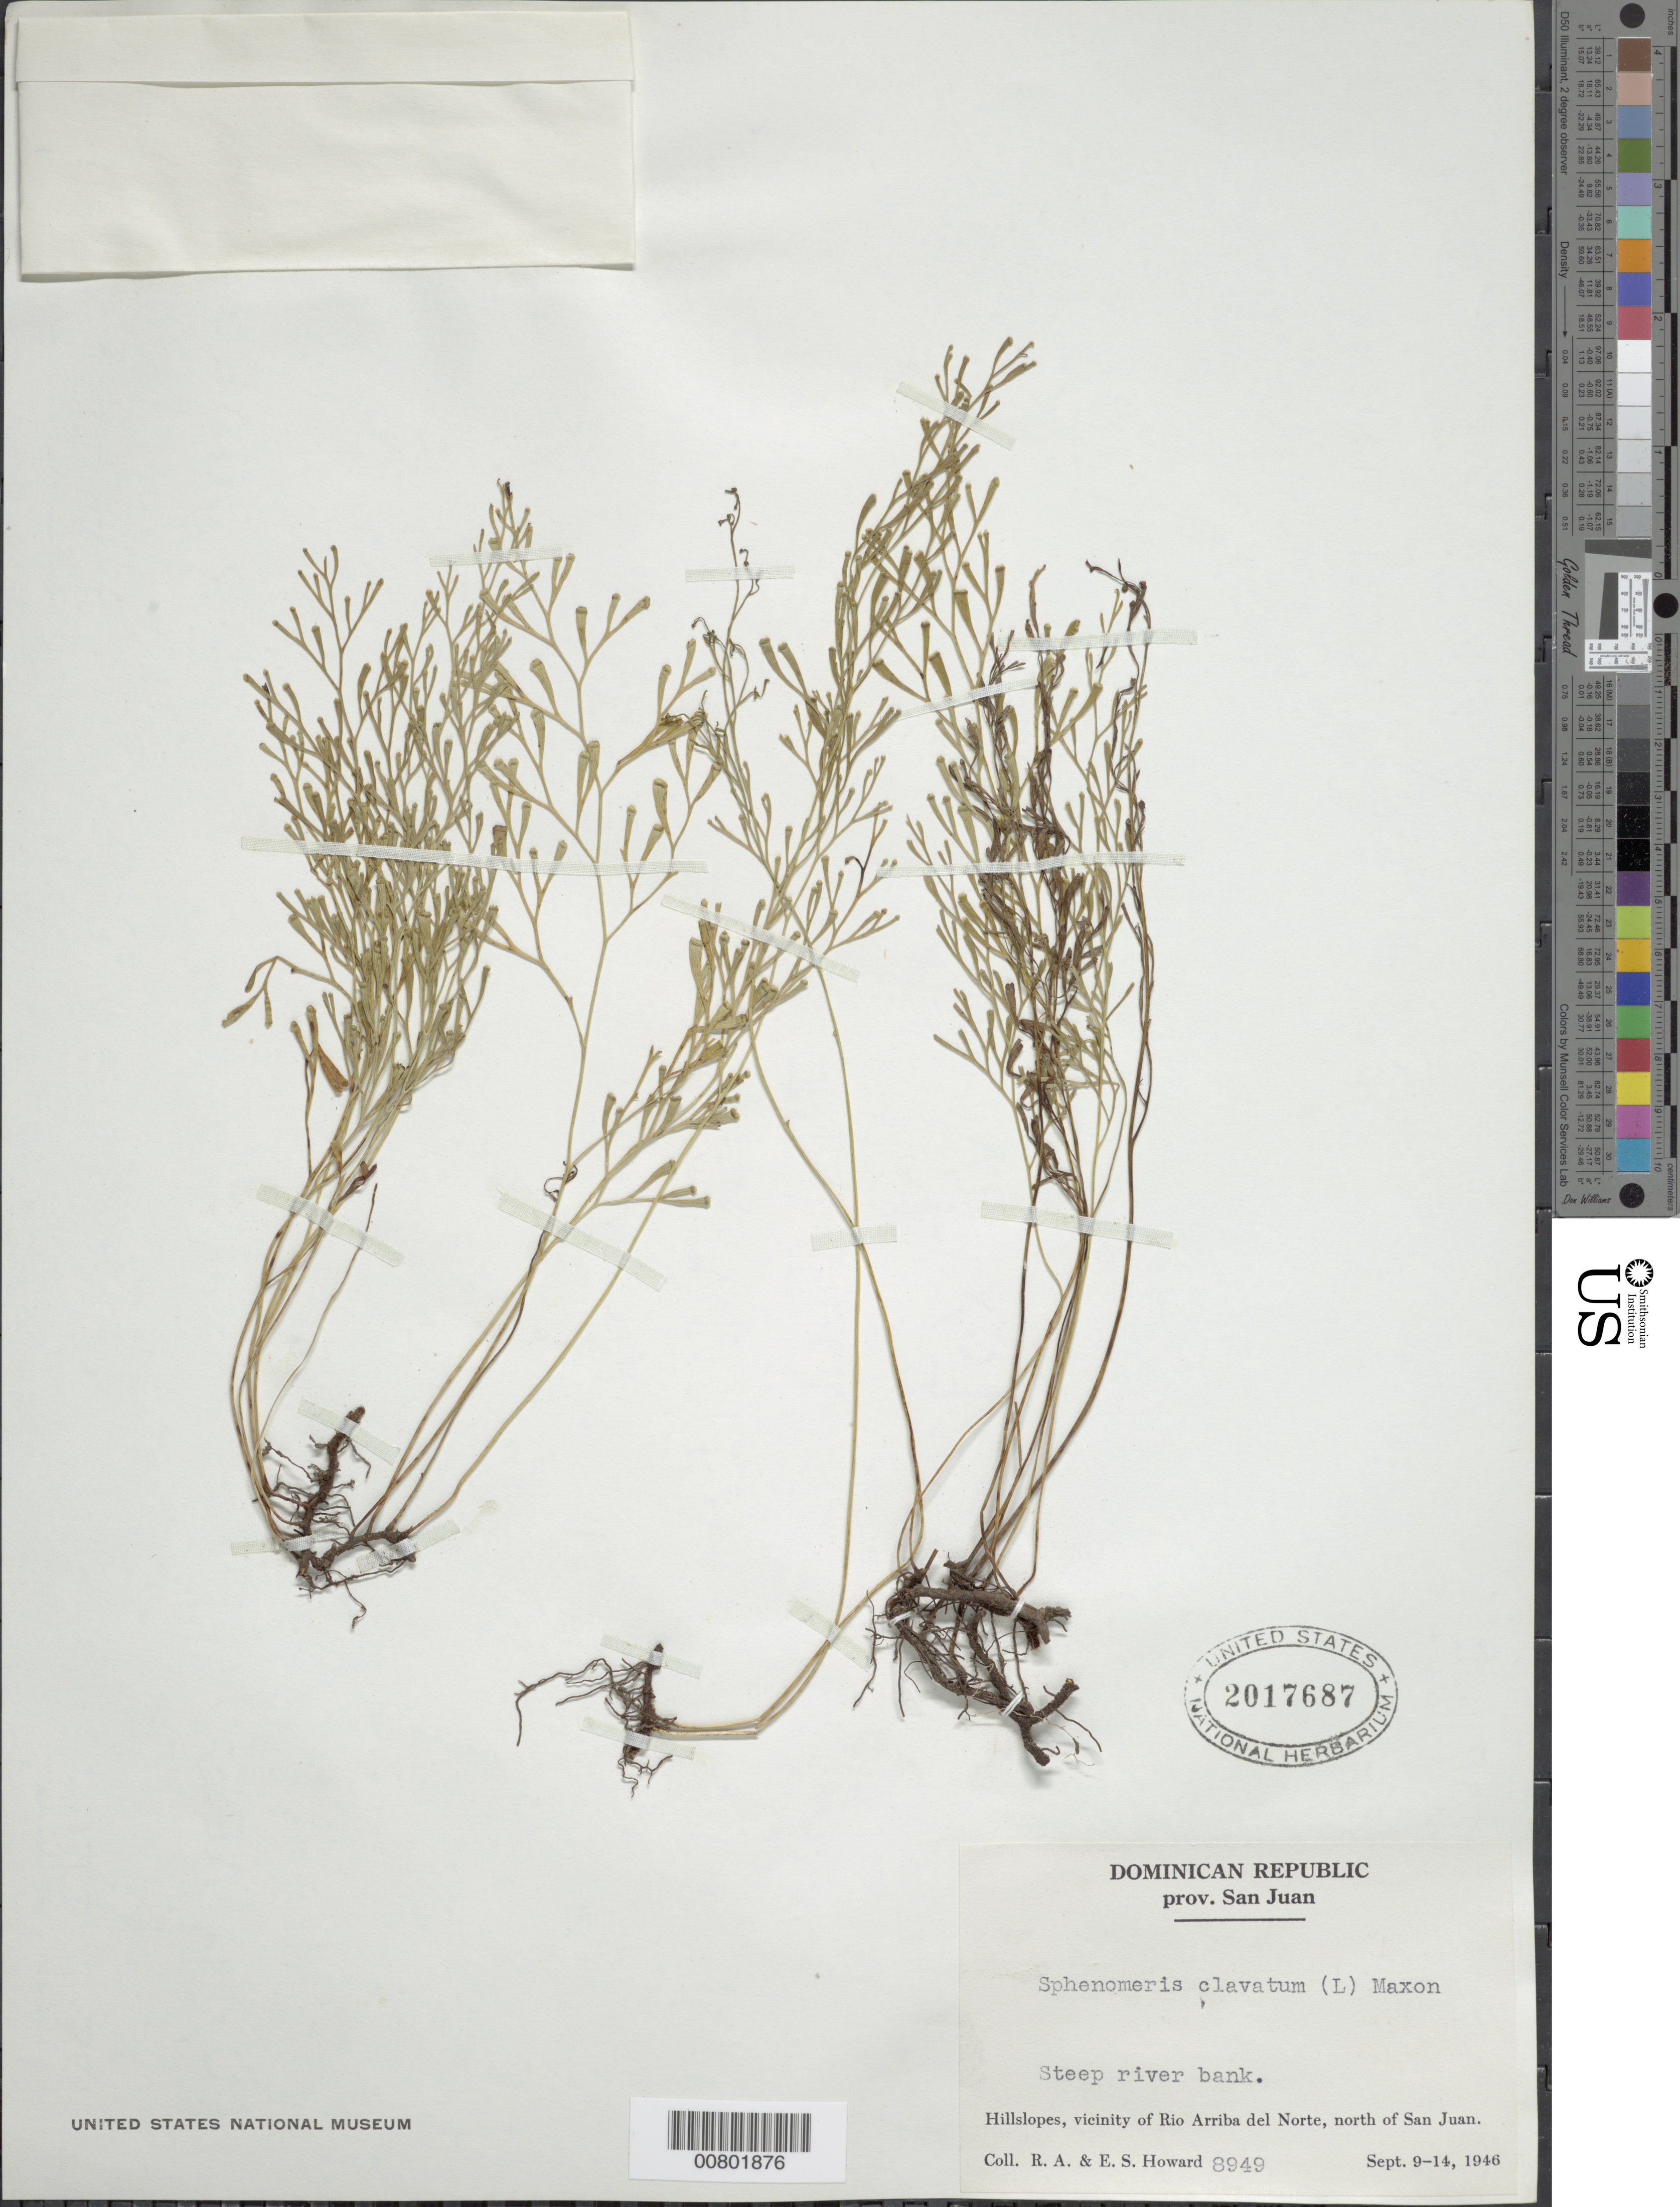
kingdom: Plantae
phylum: Tracheophyta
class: Polypodiopsida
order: Polypodiales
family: Lindsaeaceae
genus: Sphenomeris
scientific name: Sphenomeris clavata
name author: (L.) Maxon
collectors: R. A. Howard & E. S. Howard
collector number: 8949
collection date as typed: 09 Sep 1946 to 14 Sep 1946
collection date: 1946-09-09/1946-09-14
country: Dominican Republic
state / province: San Juan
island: Hispaniola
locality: Río Arriba del Norte, N of San Juan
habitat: Steep riverbank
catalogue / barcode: US 2017687